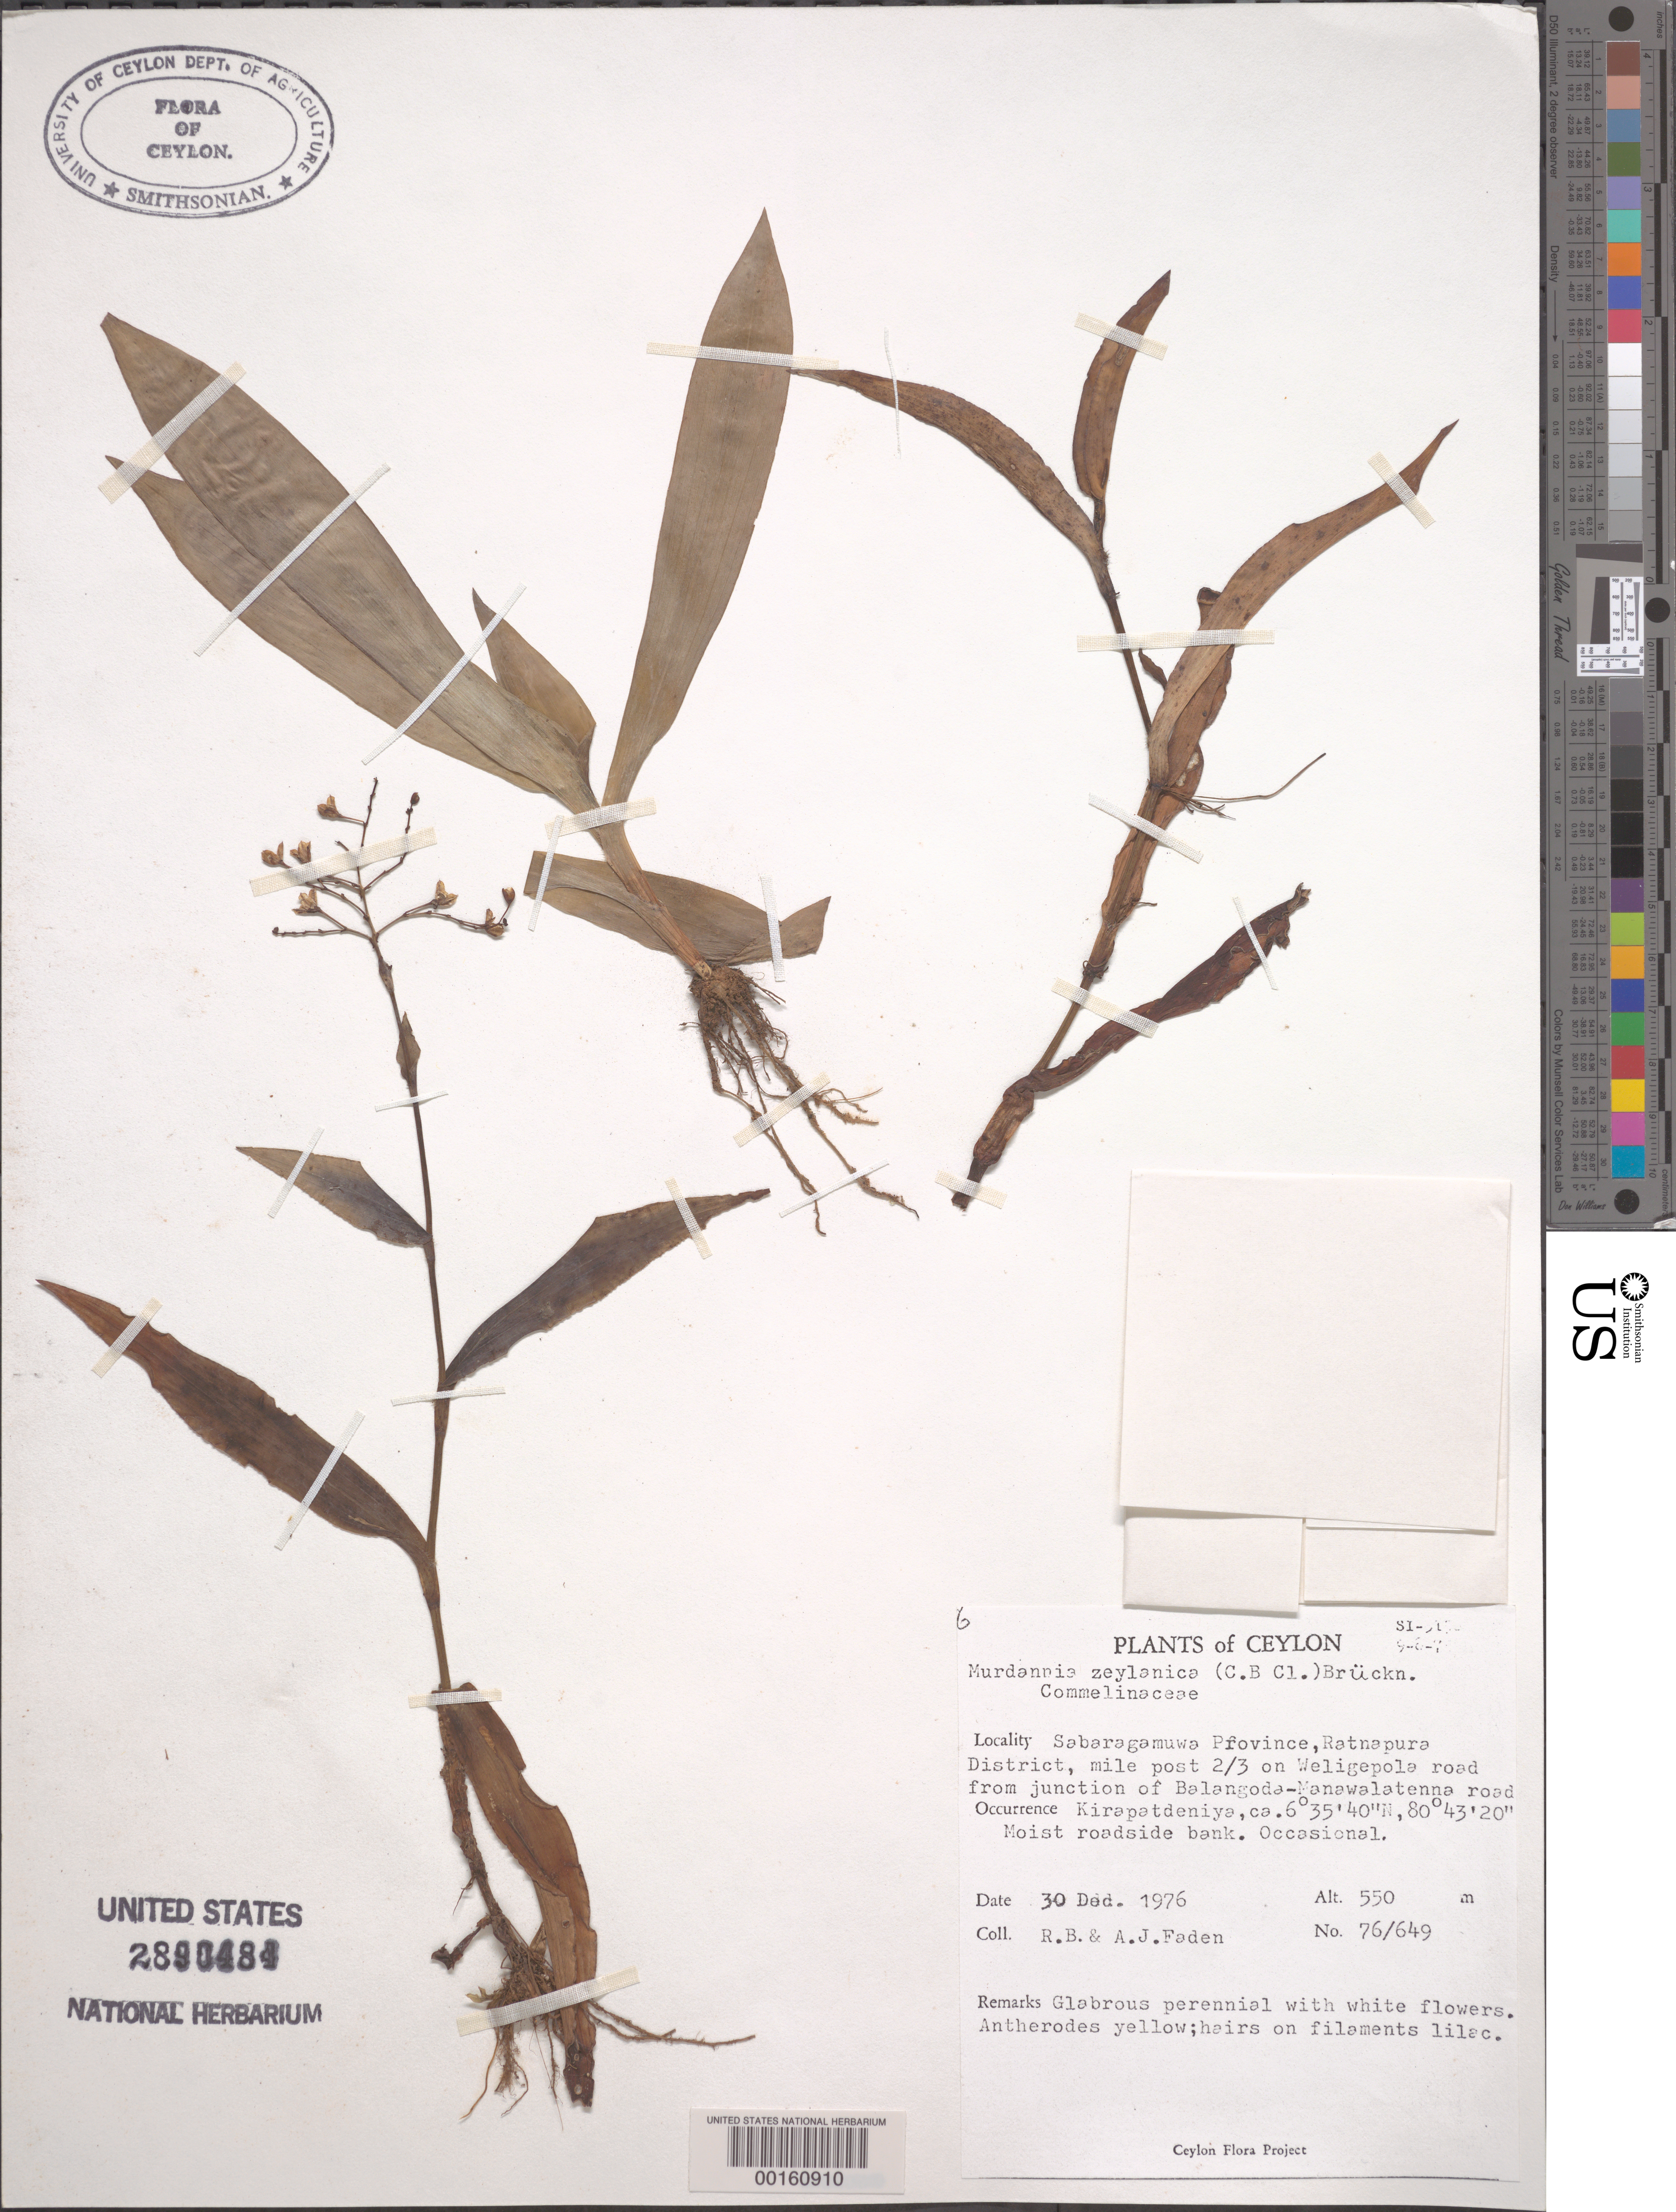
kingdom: Plantae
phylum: Tracheophyta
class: Liliopsida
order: Commelinales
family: Commelinaceae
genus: Murdannia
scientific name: Murdannia zeylanica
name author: (C.B. Clarke) G. Brückn.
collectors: R. B. Faden & A. J. Faden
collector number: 76/649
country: Sri Lanka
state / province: Sabaragamuwa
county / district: Ratnapura Dist.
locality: Kirapatdeniya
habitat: Moist, roadside bank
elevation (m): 550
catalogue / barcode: US 2890484